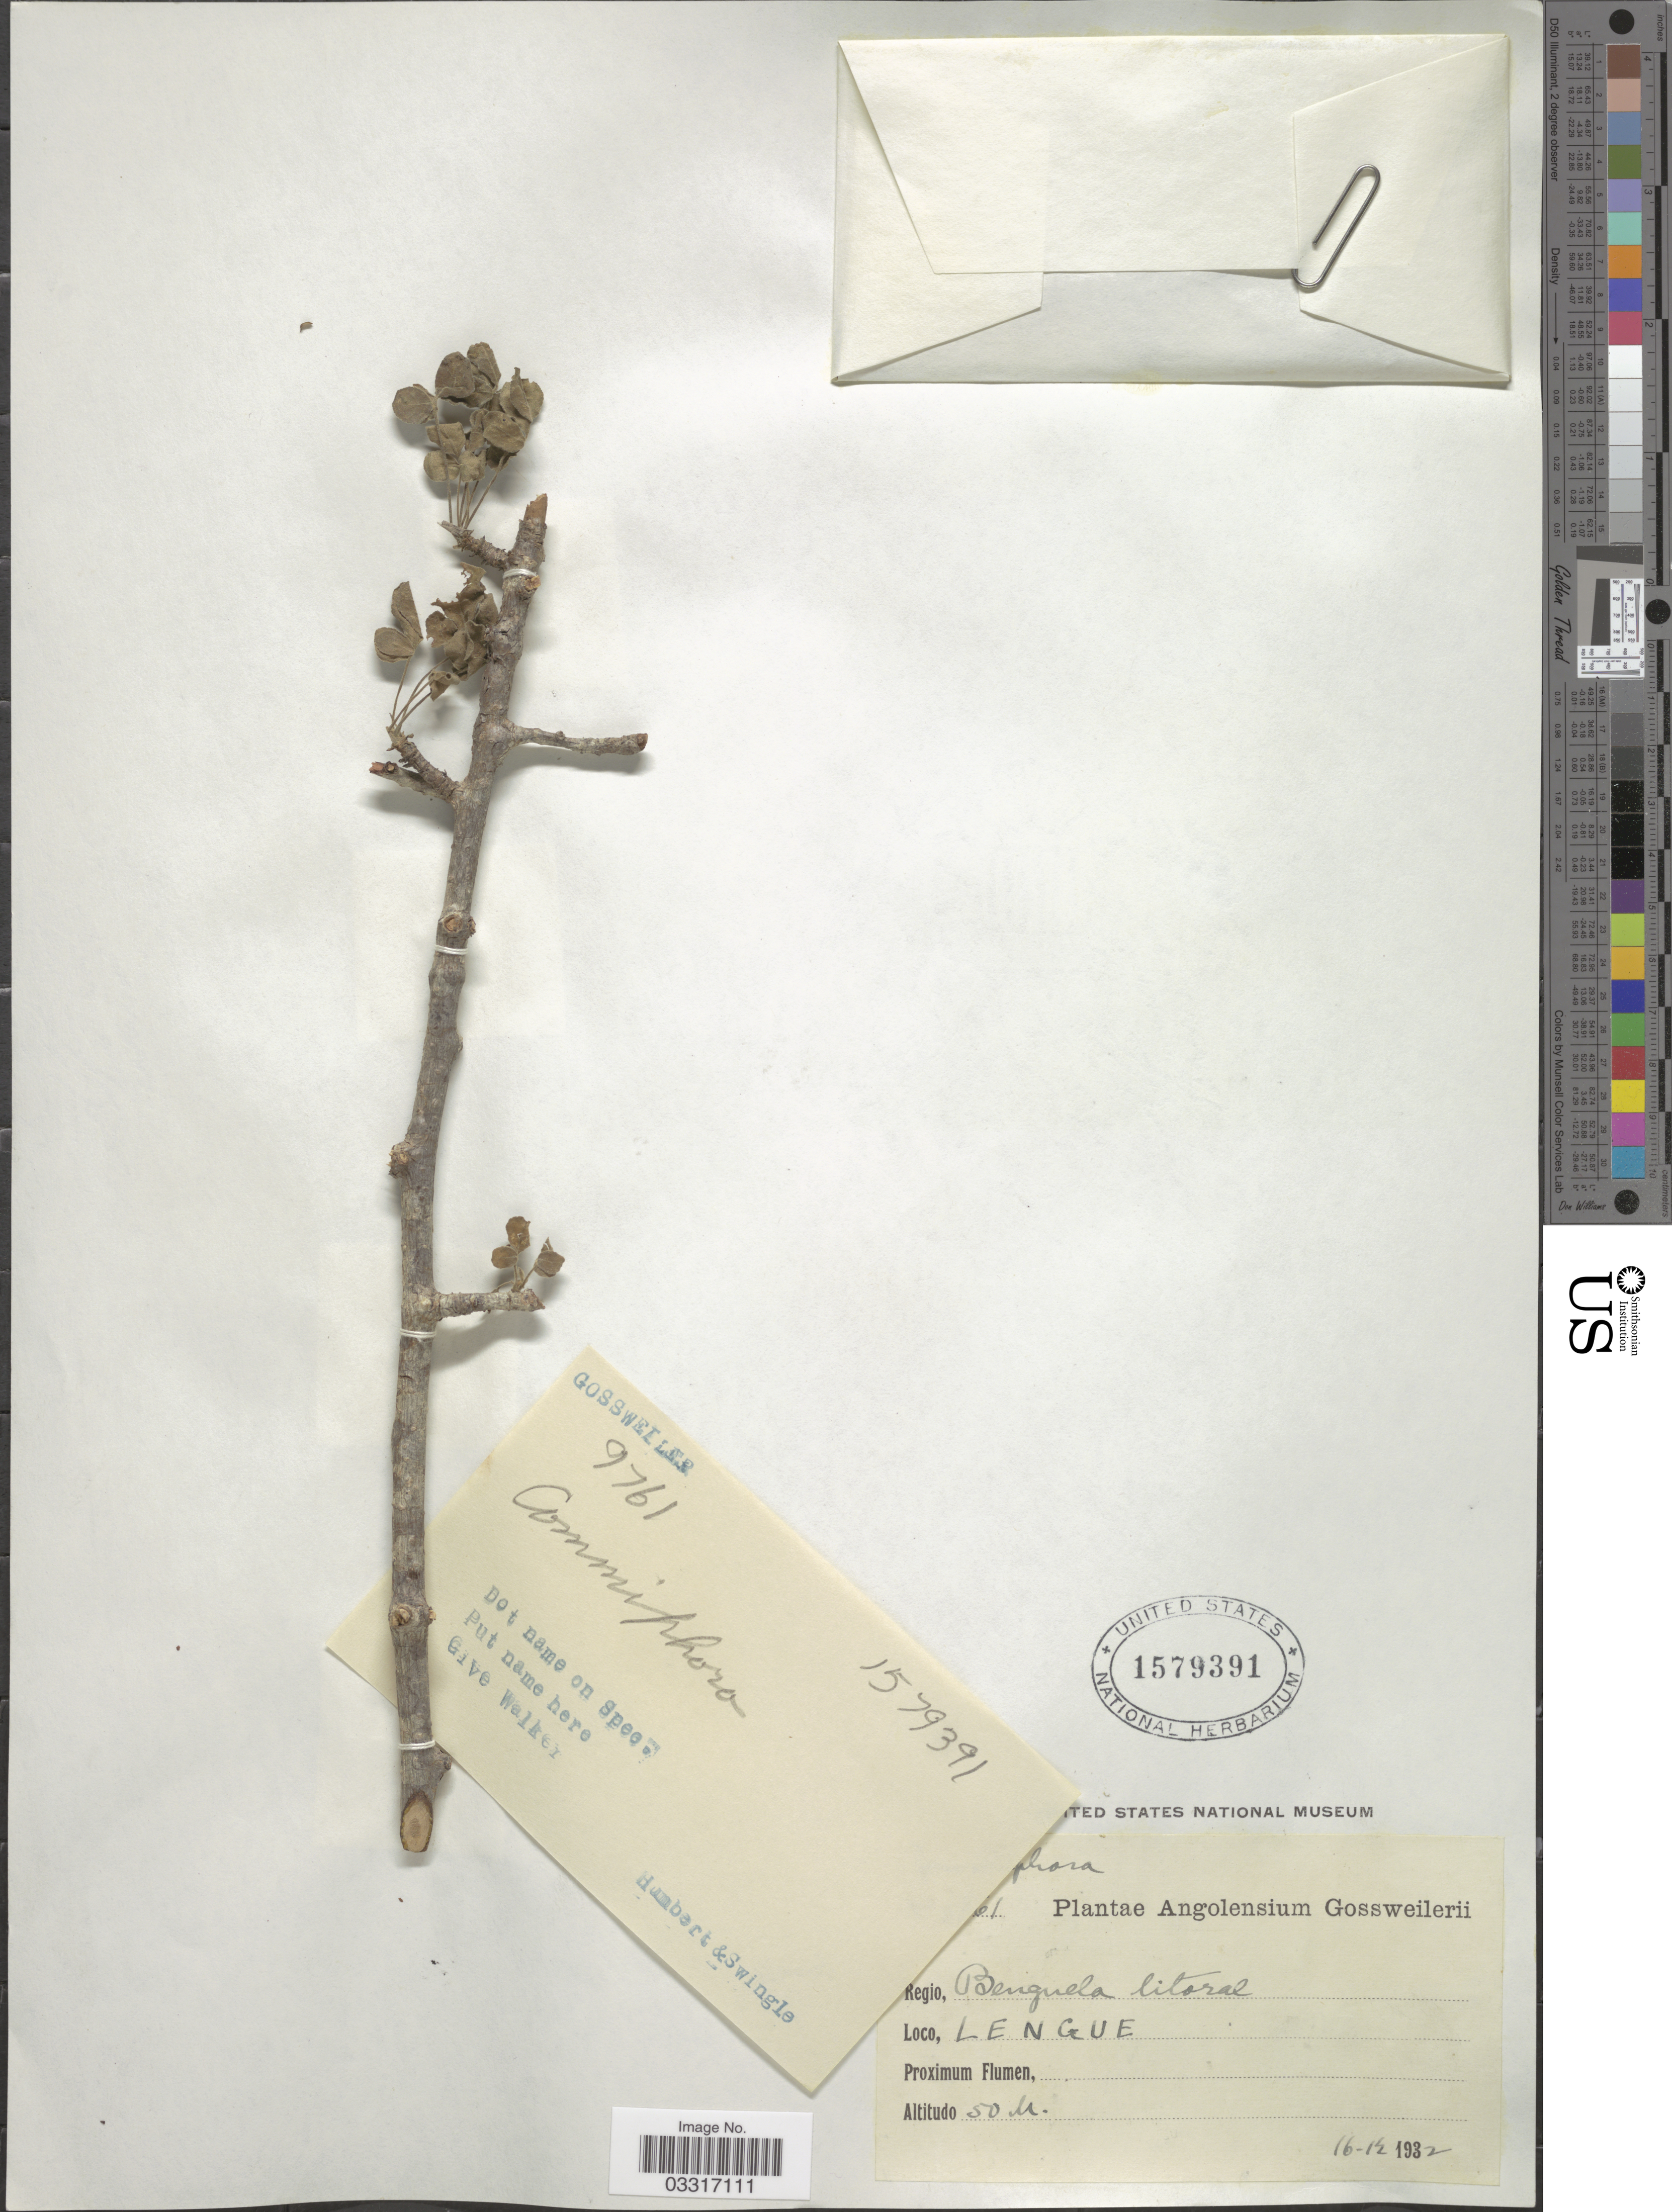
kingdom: Plantae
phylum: Tracheophyta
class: Magnoliopsida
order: Sapindales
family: Burseraceae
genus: Commiphora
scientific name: Commiphora sp.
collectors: -. Gossweiler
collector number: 9761?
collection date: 1932-12-16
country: Angola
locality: Regio, Benguela litoral. Lengue.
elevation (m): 50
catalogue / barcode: US 1579391